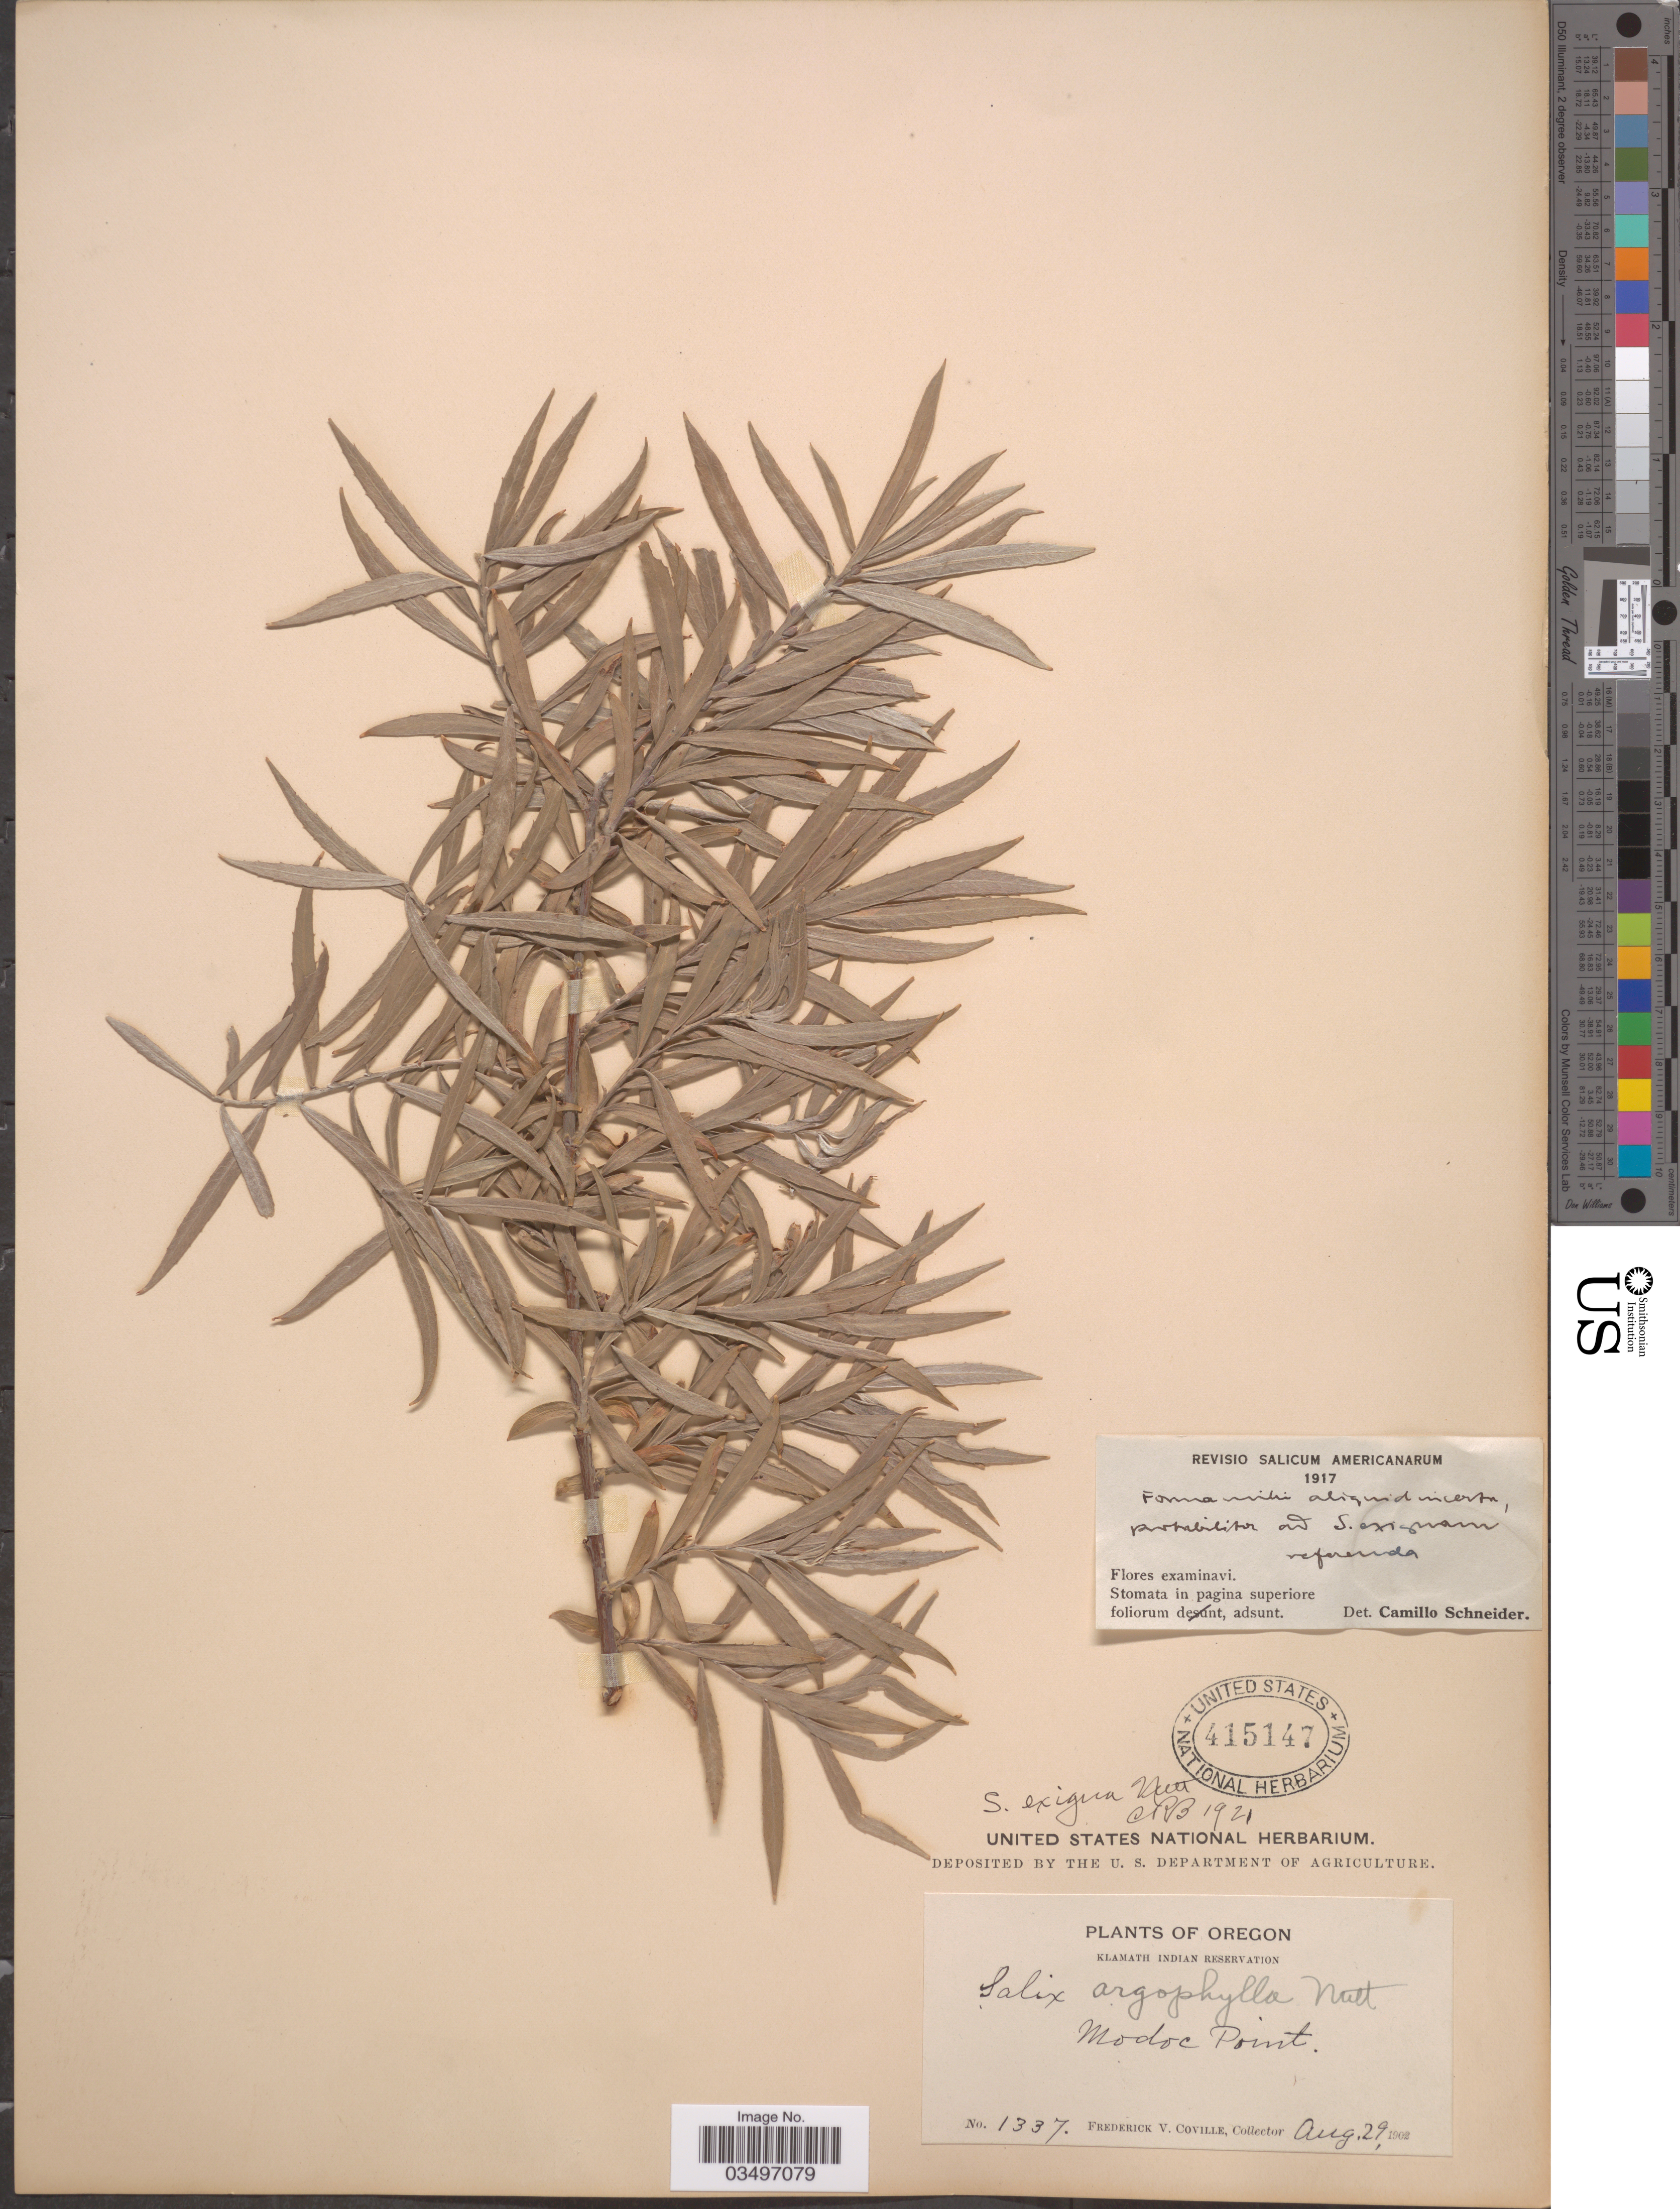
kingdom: Plantae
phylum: Tracheophyta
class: Magnoliopsida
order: Malpighiales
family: Salicaceae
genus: Salix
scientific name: Salix exigua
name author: Nutt.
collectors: F. V. Coville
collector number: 1337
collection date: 1902-08-29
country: United States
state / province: Oregon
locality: Klamath Indian Reservation. Modoc Point.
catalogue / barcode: US 415147